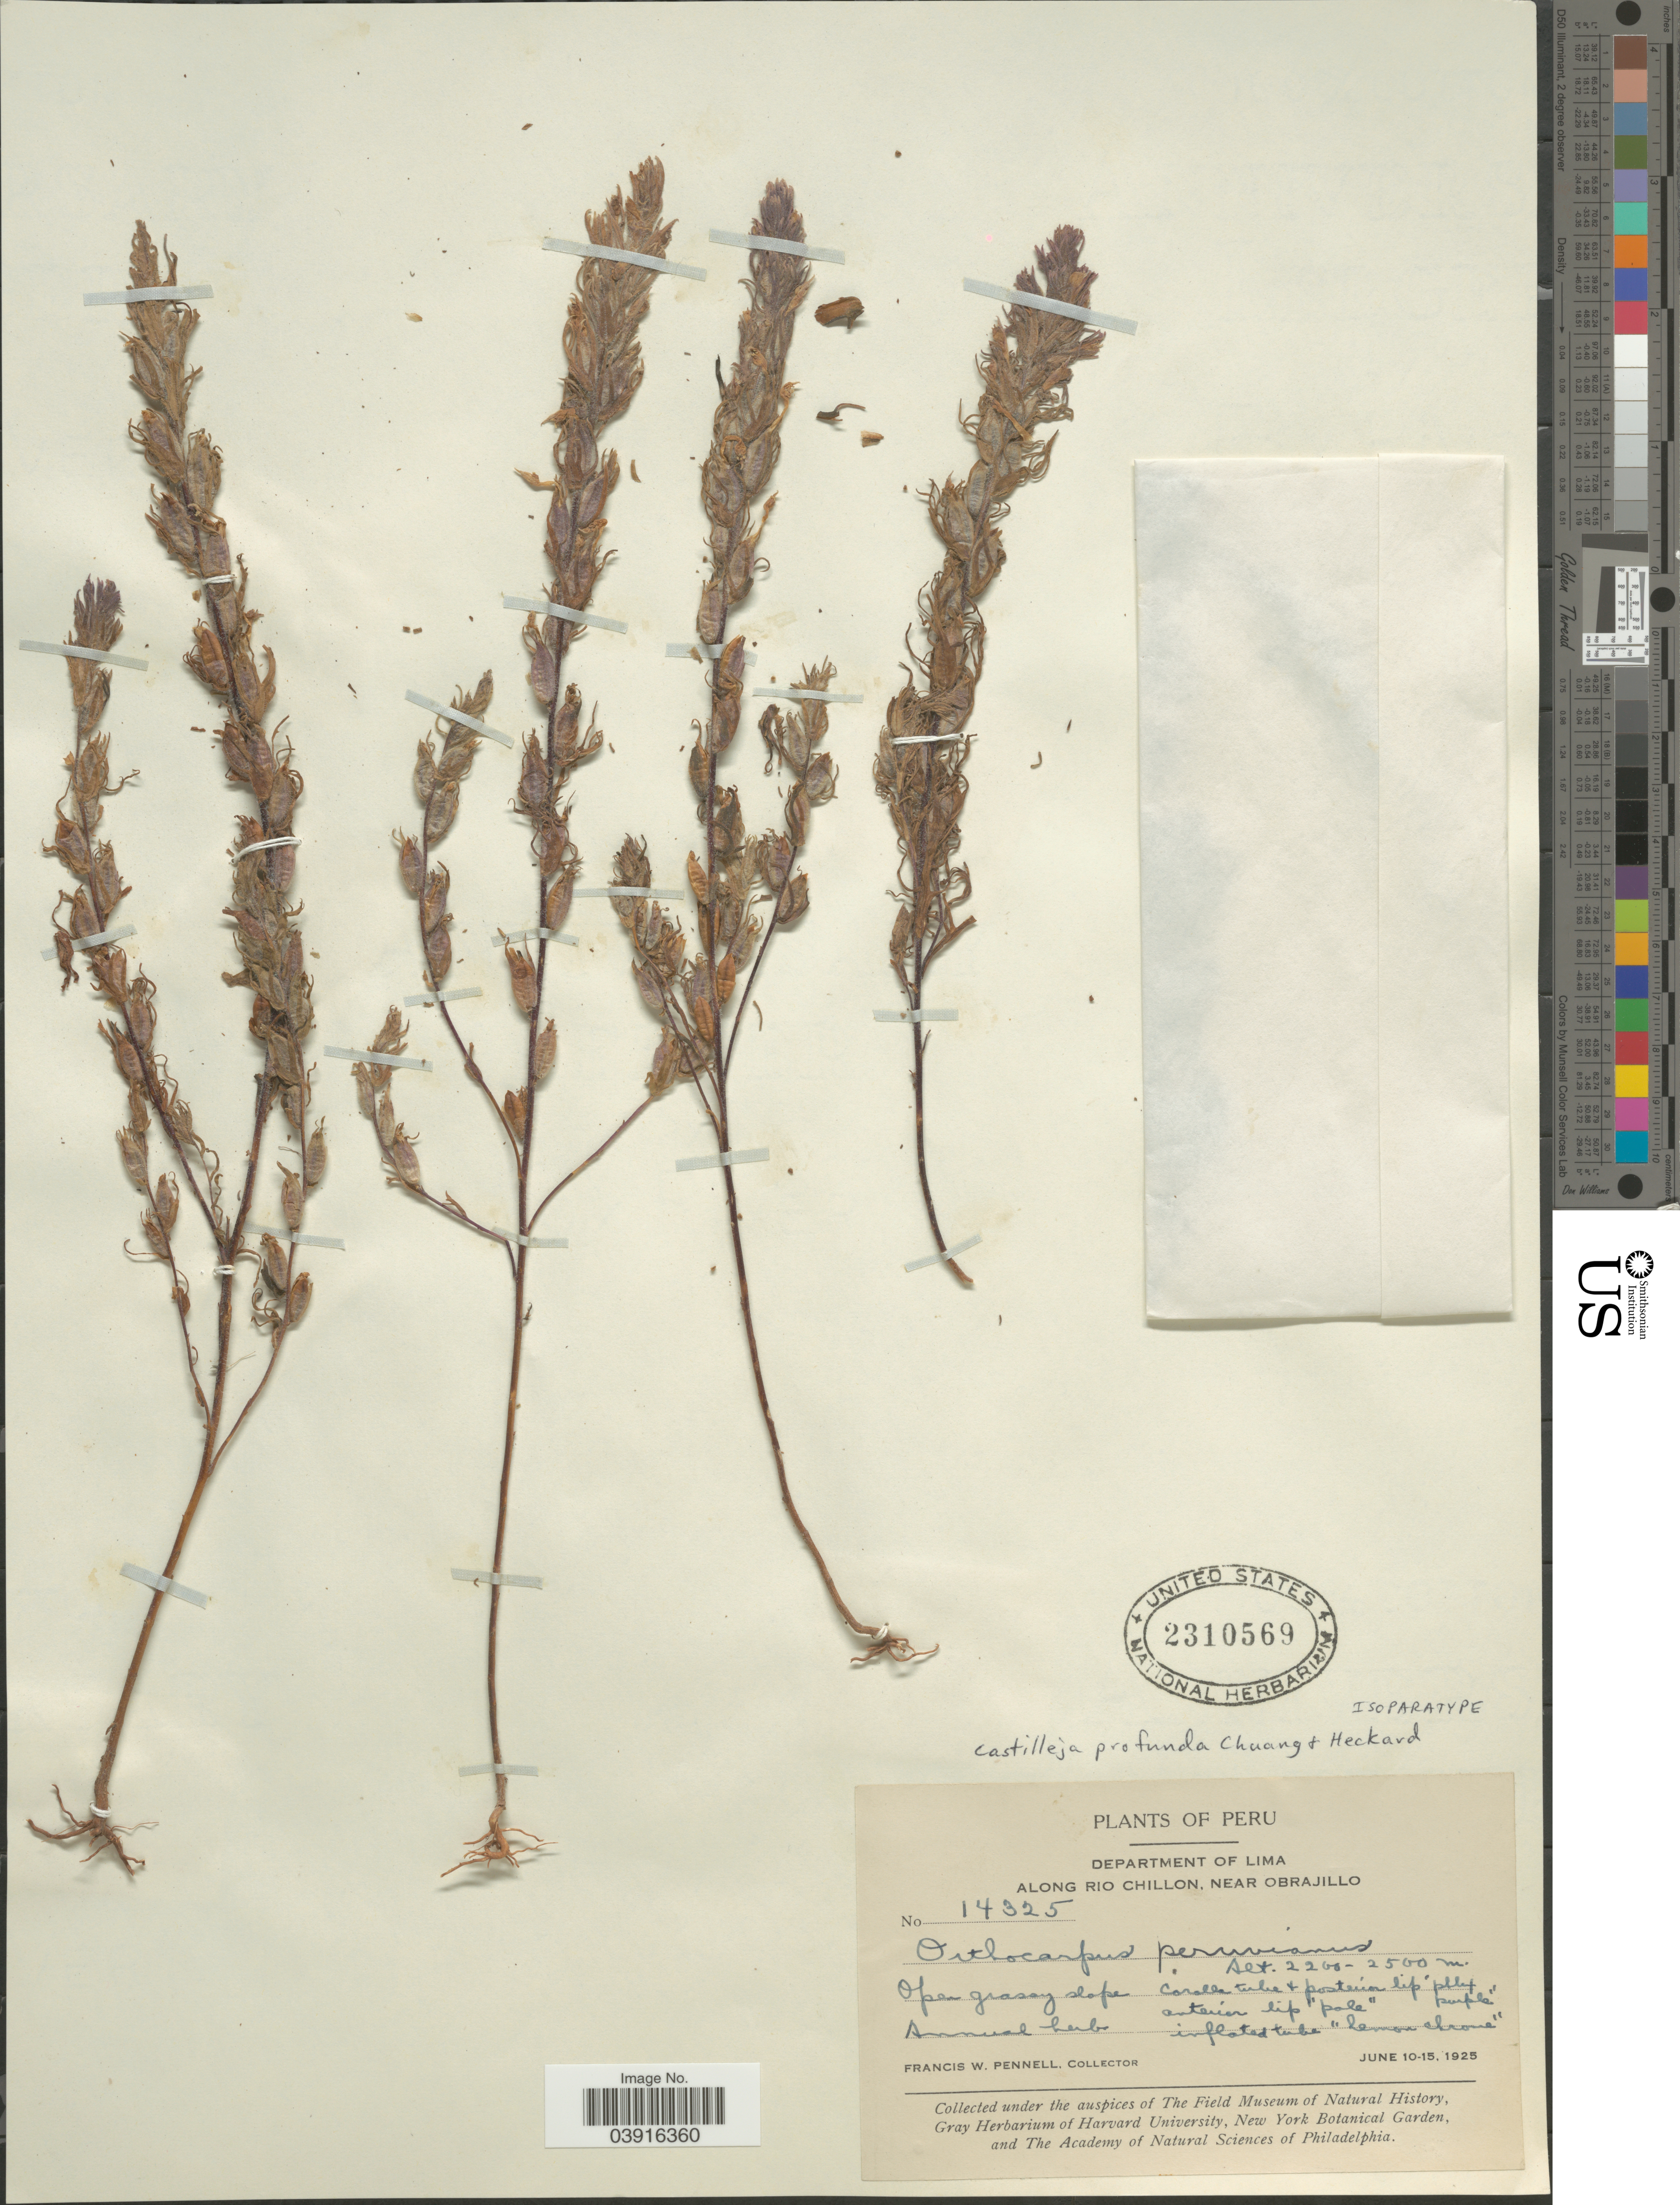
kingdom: Plantae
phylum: Tracheophyta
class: Magnoliopsida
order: Lamiales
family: Orobanchaceae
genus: Castilleja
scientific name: Castilleja profunda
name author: T.I. Chuang & Heckard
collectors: F. W. Pennell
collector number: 14325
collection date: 1925-06-10/1925-06-15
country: Peru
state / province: Lima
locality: Department of Lima. Along Rio Chillon, near Obrajillo.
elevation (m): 2200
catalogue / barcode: US 2310569